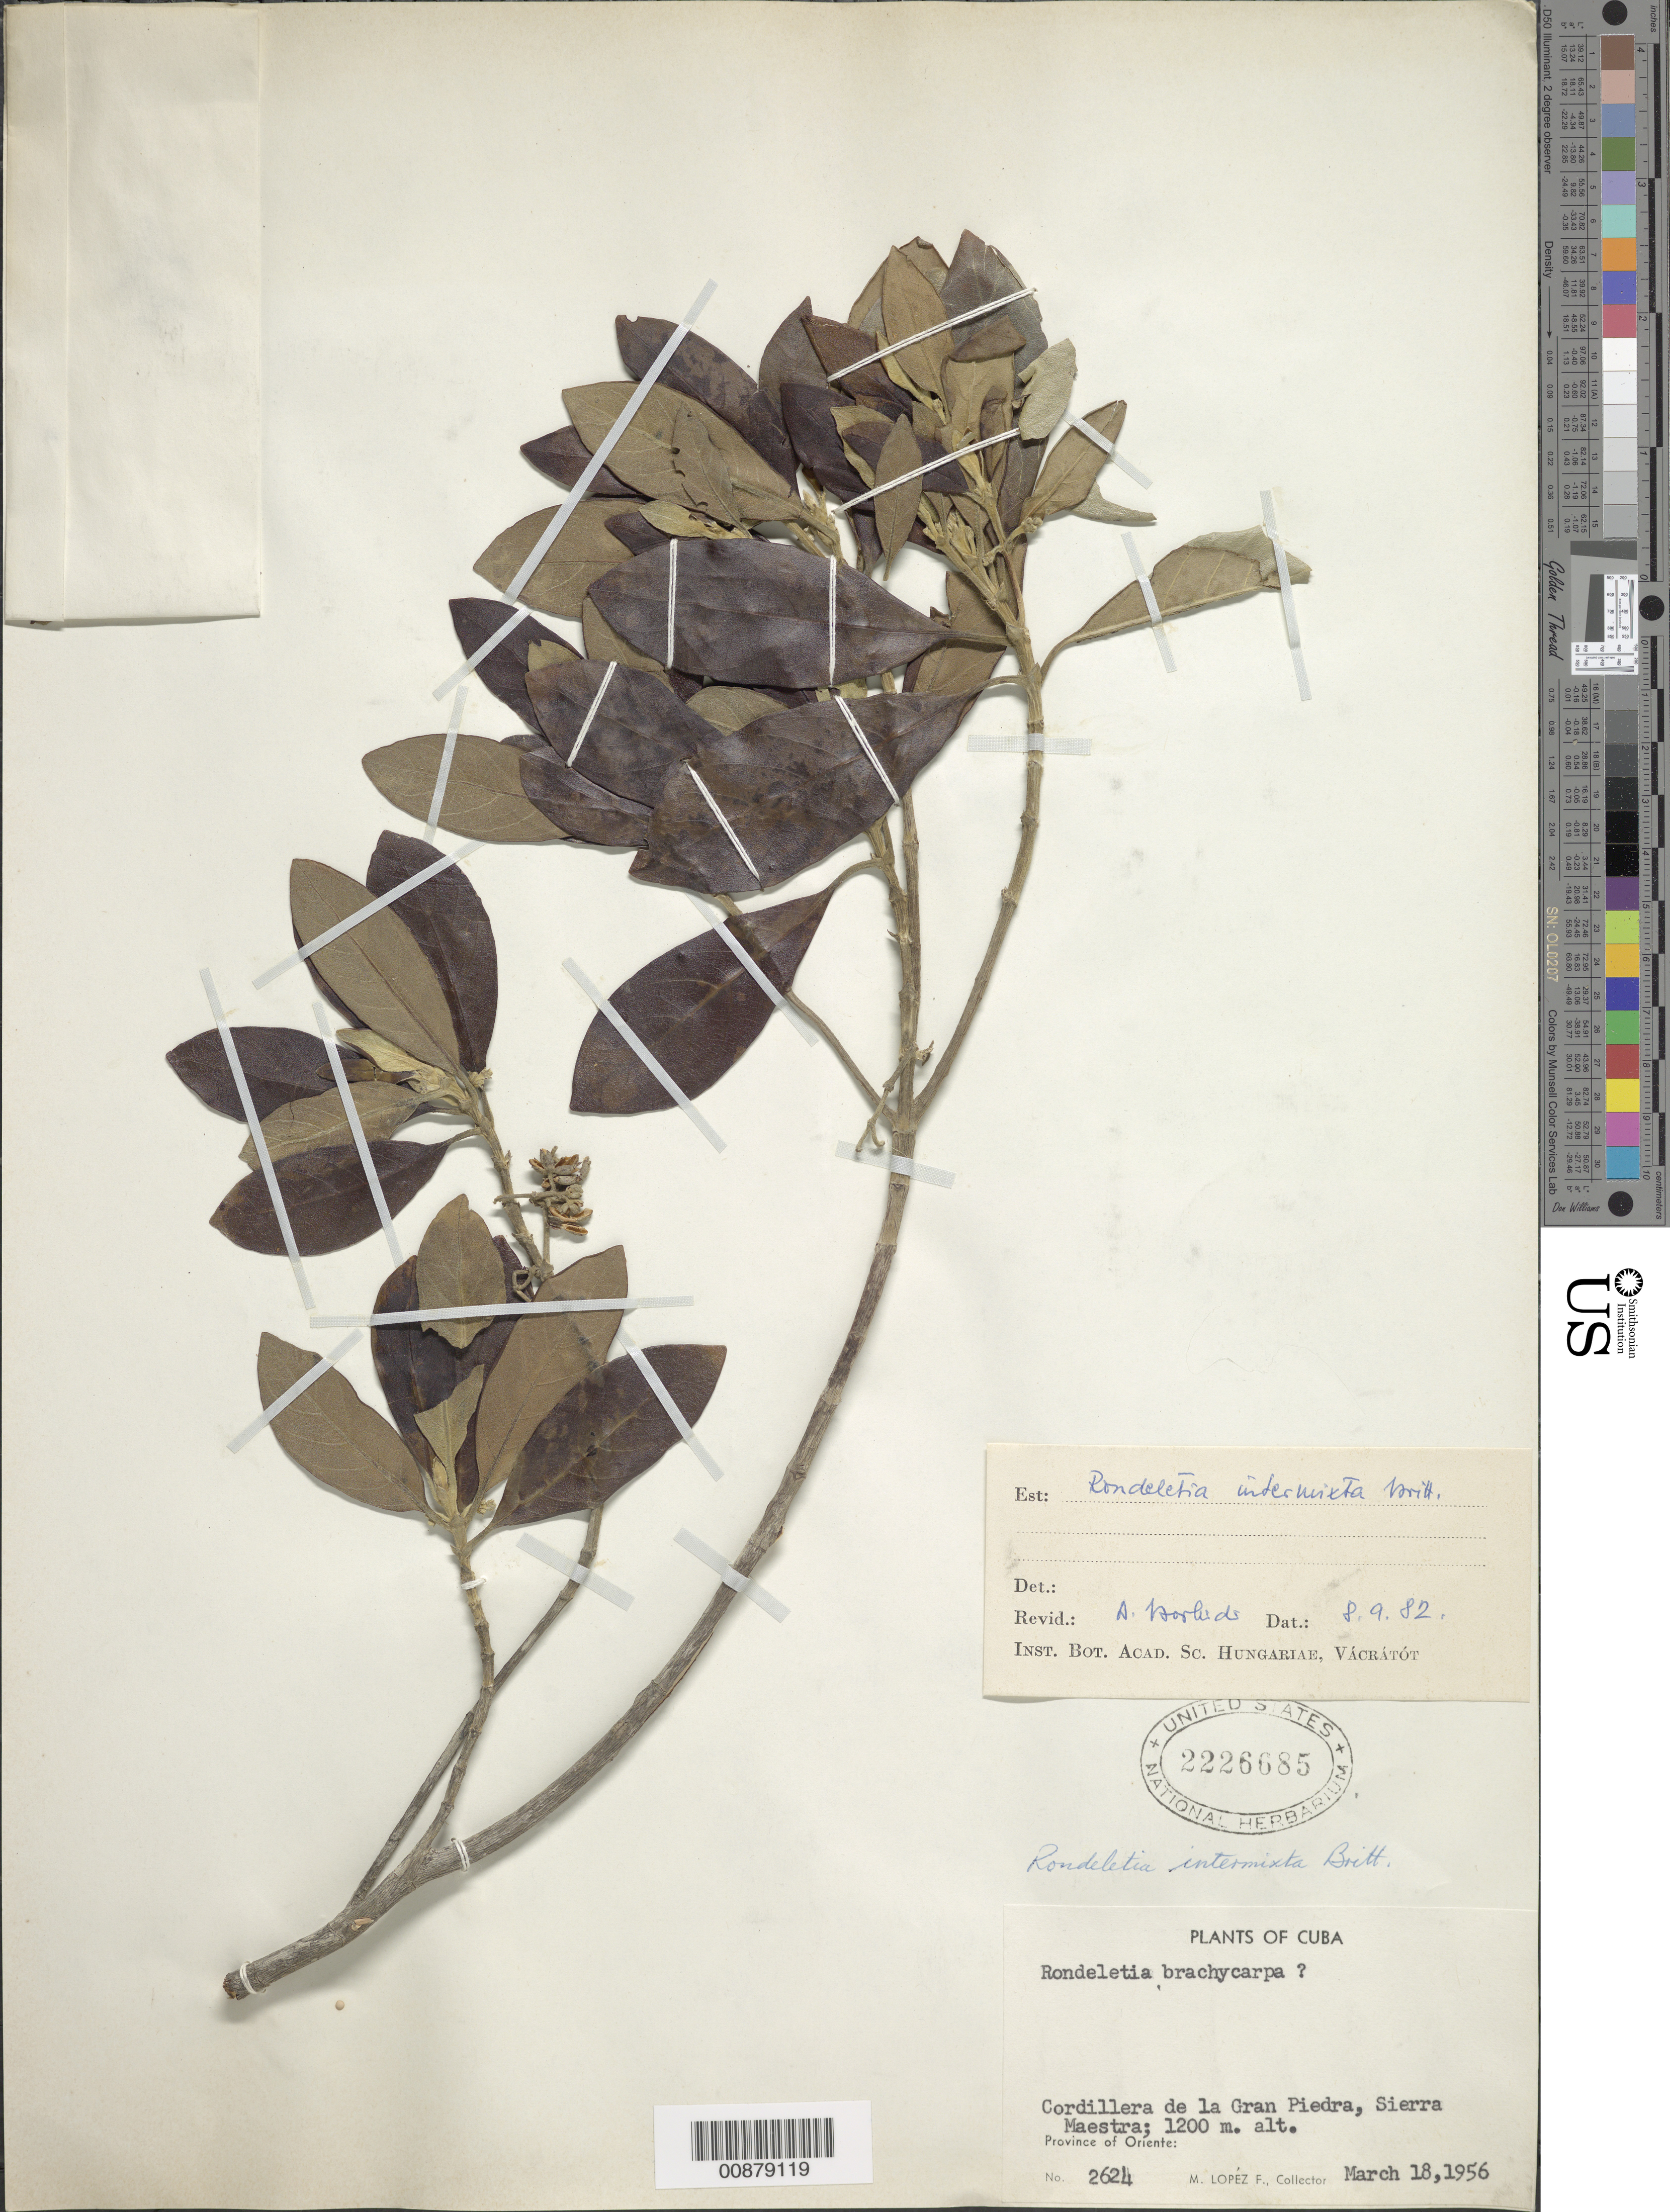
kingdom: Plantae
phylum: Tracheophyta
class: Magnoliopsida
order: Gentianales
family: Rubiaceae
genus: Rondeletia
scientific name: Rondeletia intermixta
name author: Britton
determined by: Borhidi, Attila L.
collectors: M. López Figueiras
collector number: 2624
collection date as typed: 18 Mar 1956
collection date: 1956-03-18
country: Cuba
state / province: Oriente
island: Cuba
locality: Cordillera de la Gran Piedra, Sierra Maestra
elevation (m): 1200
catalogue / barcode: US 2226685